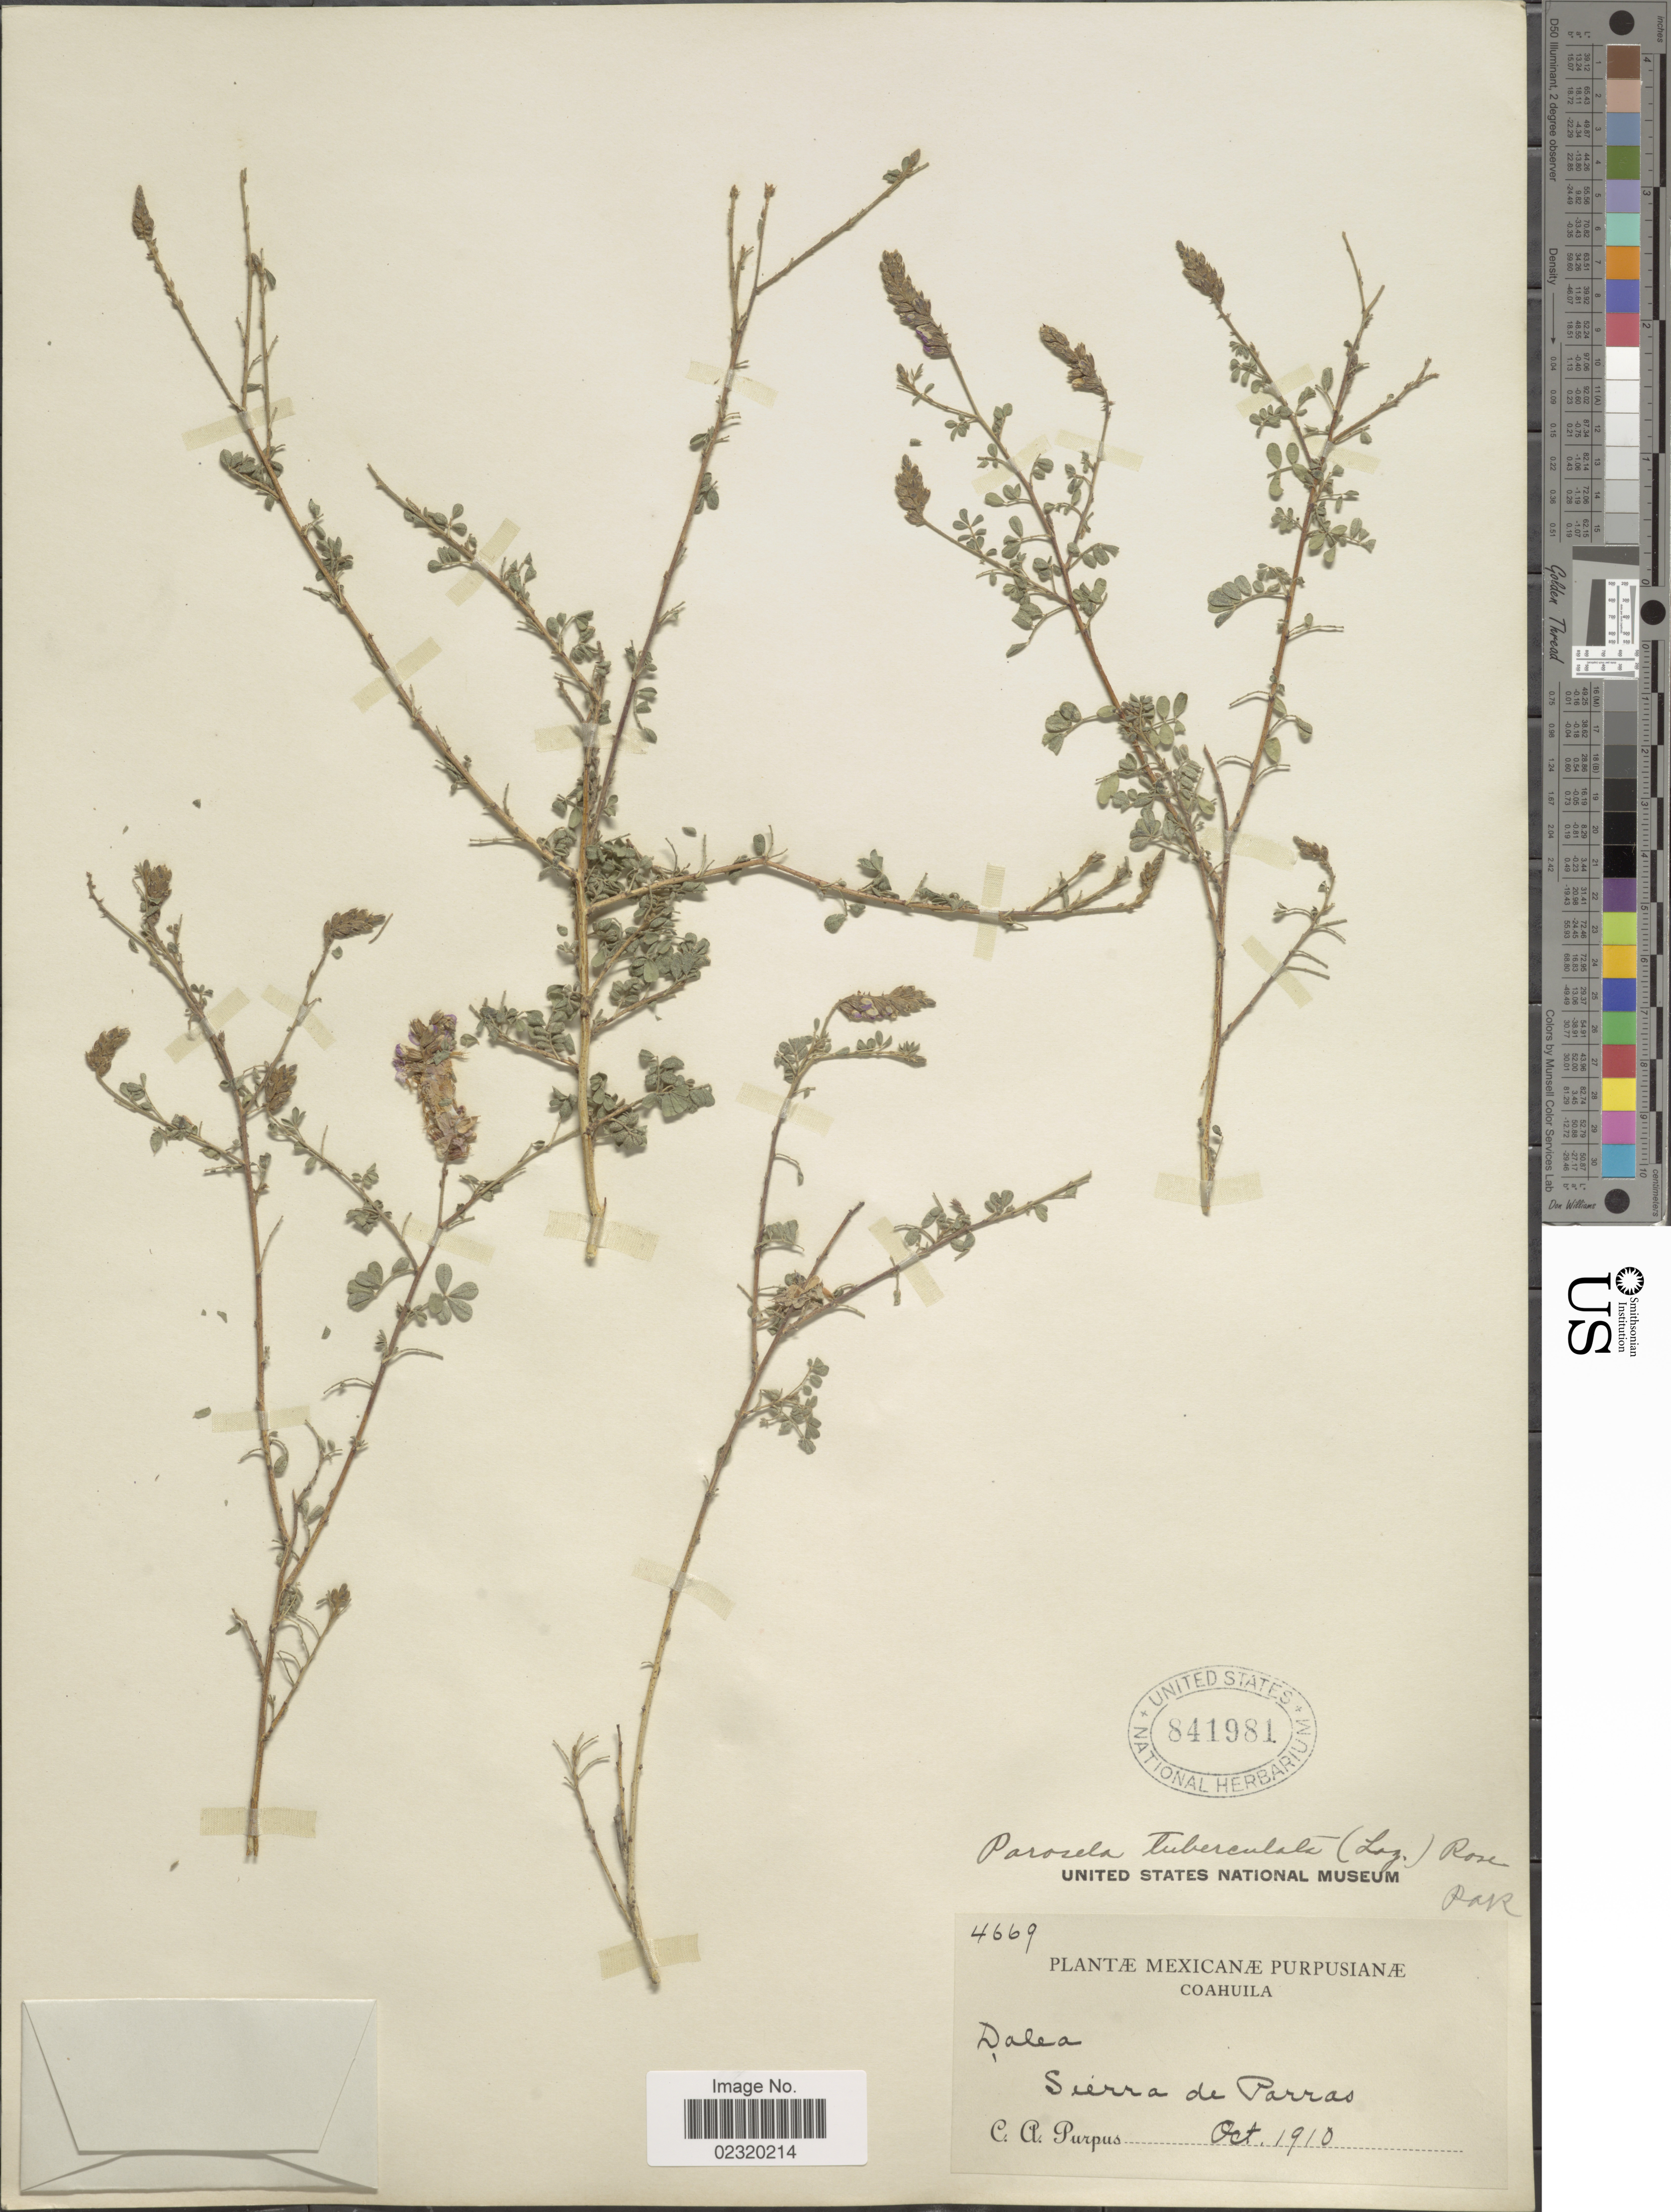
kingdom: Plantae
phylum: Tracheophyta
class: Magnoliopsida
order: Fabales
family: Fabaceae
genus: Dalea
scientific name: Dalea tuberculata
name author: Lag.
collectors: C. A. Purpus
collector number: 4669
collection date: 1910-10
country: Mexico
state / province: Coahuila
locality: Sierra de Parras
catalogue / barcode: US 841981